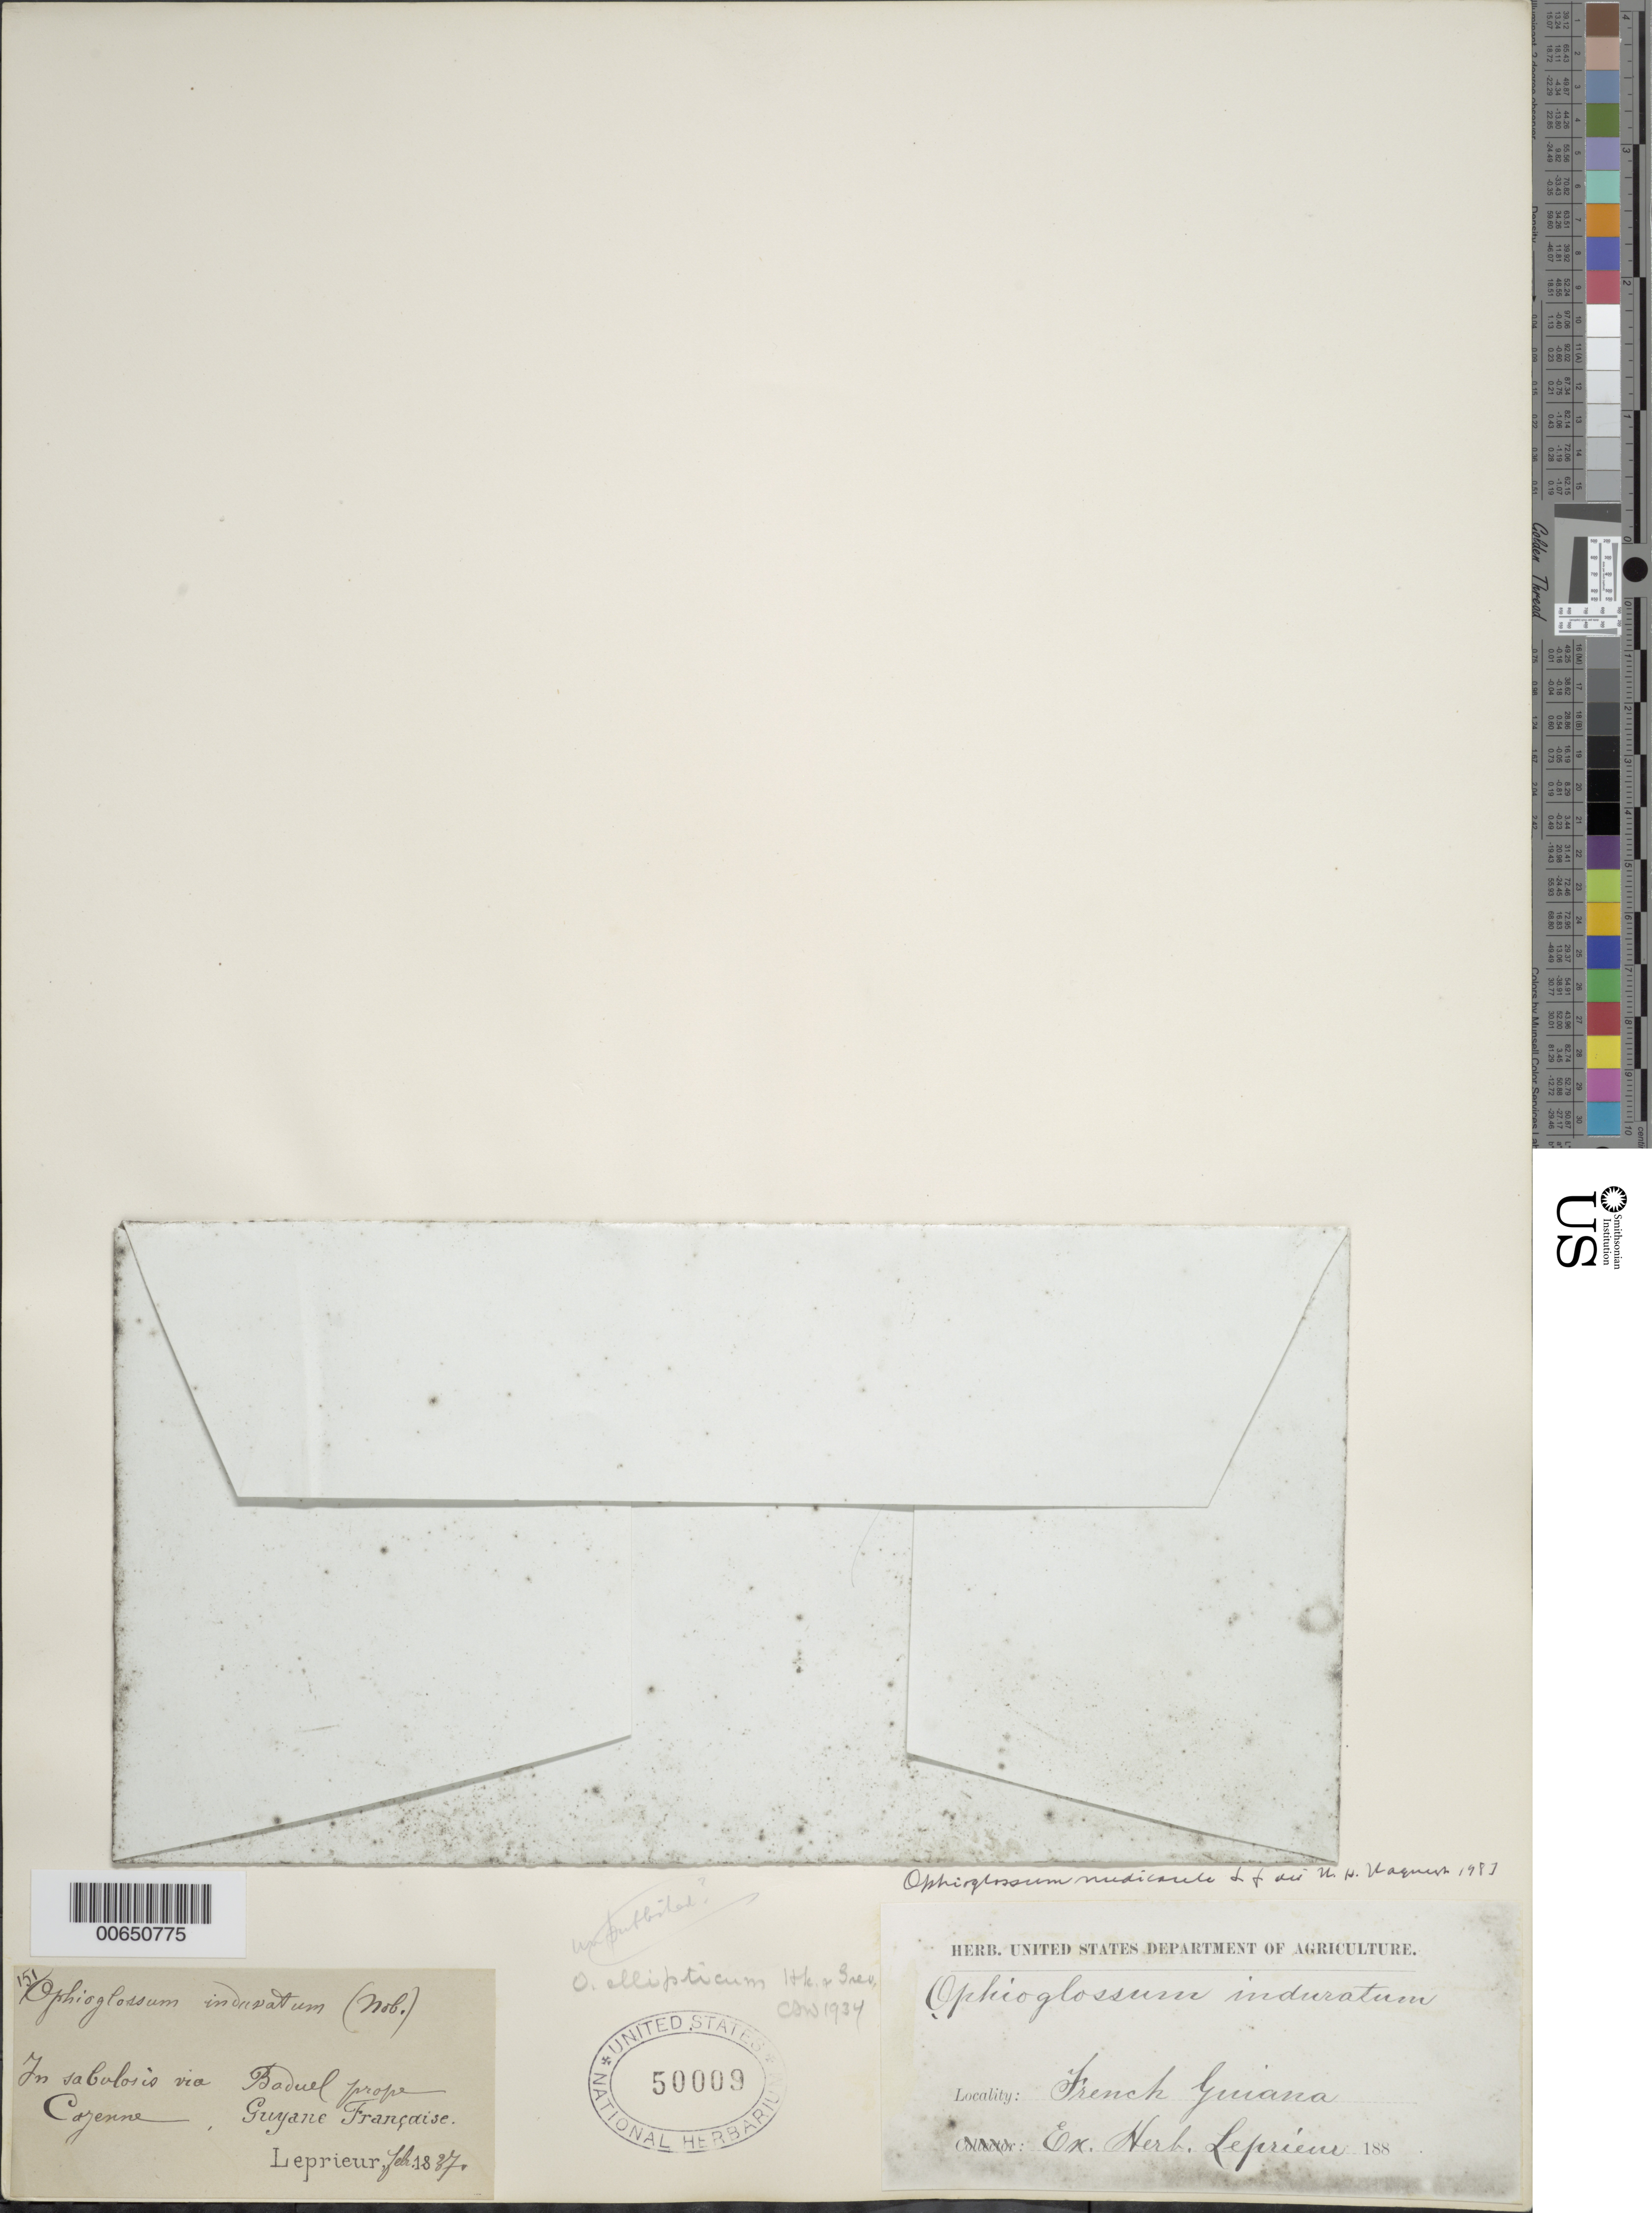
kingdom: Plantae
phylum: Tracheophyta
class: Polypodiopsida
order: Ophioglossales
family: Ophioglossaceae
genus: Ophioglossum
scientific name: Ophioglossum nudicaule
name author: L. f.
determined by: Wagner, W. H.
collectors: F. M. R. Leprieur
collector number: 151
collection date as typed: February 1837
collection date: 1837-02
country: French Guiana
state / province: Cayenne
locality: Cayenne, prope, via Baduel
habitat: In sabulosis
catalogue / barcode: US 50009